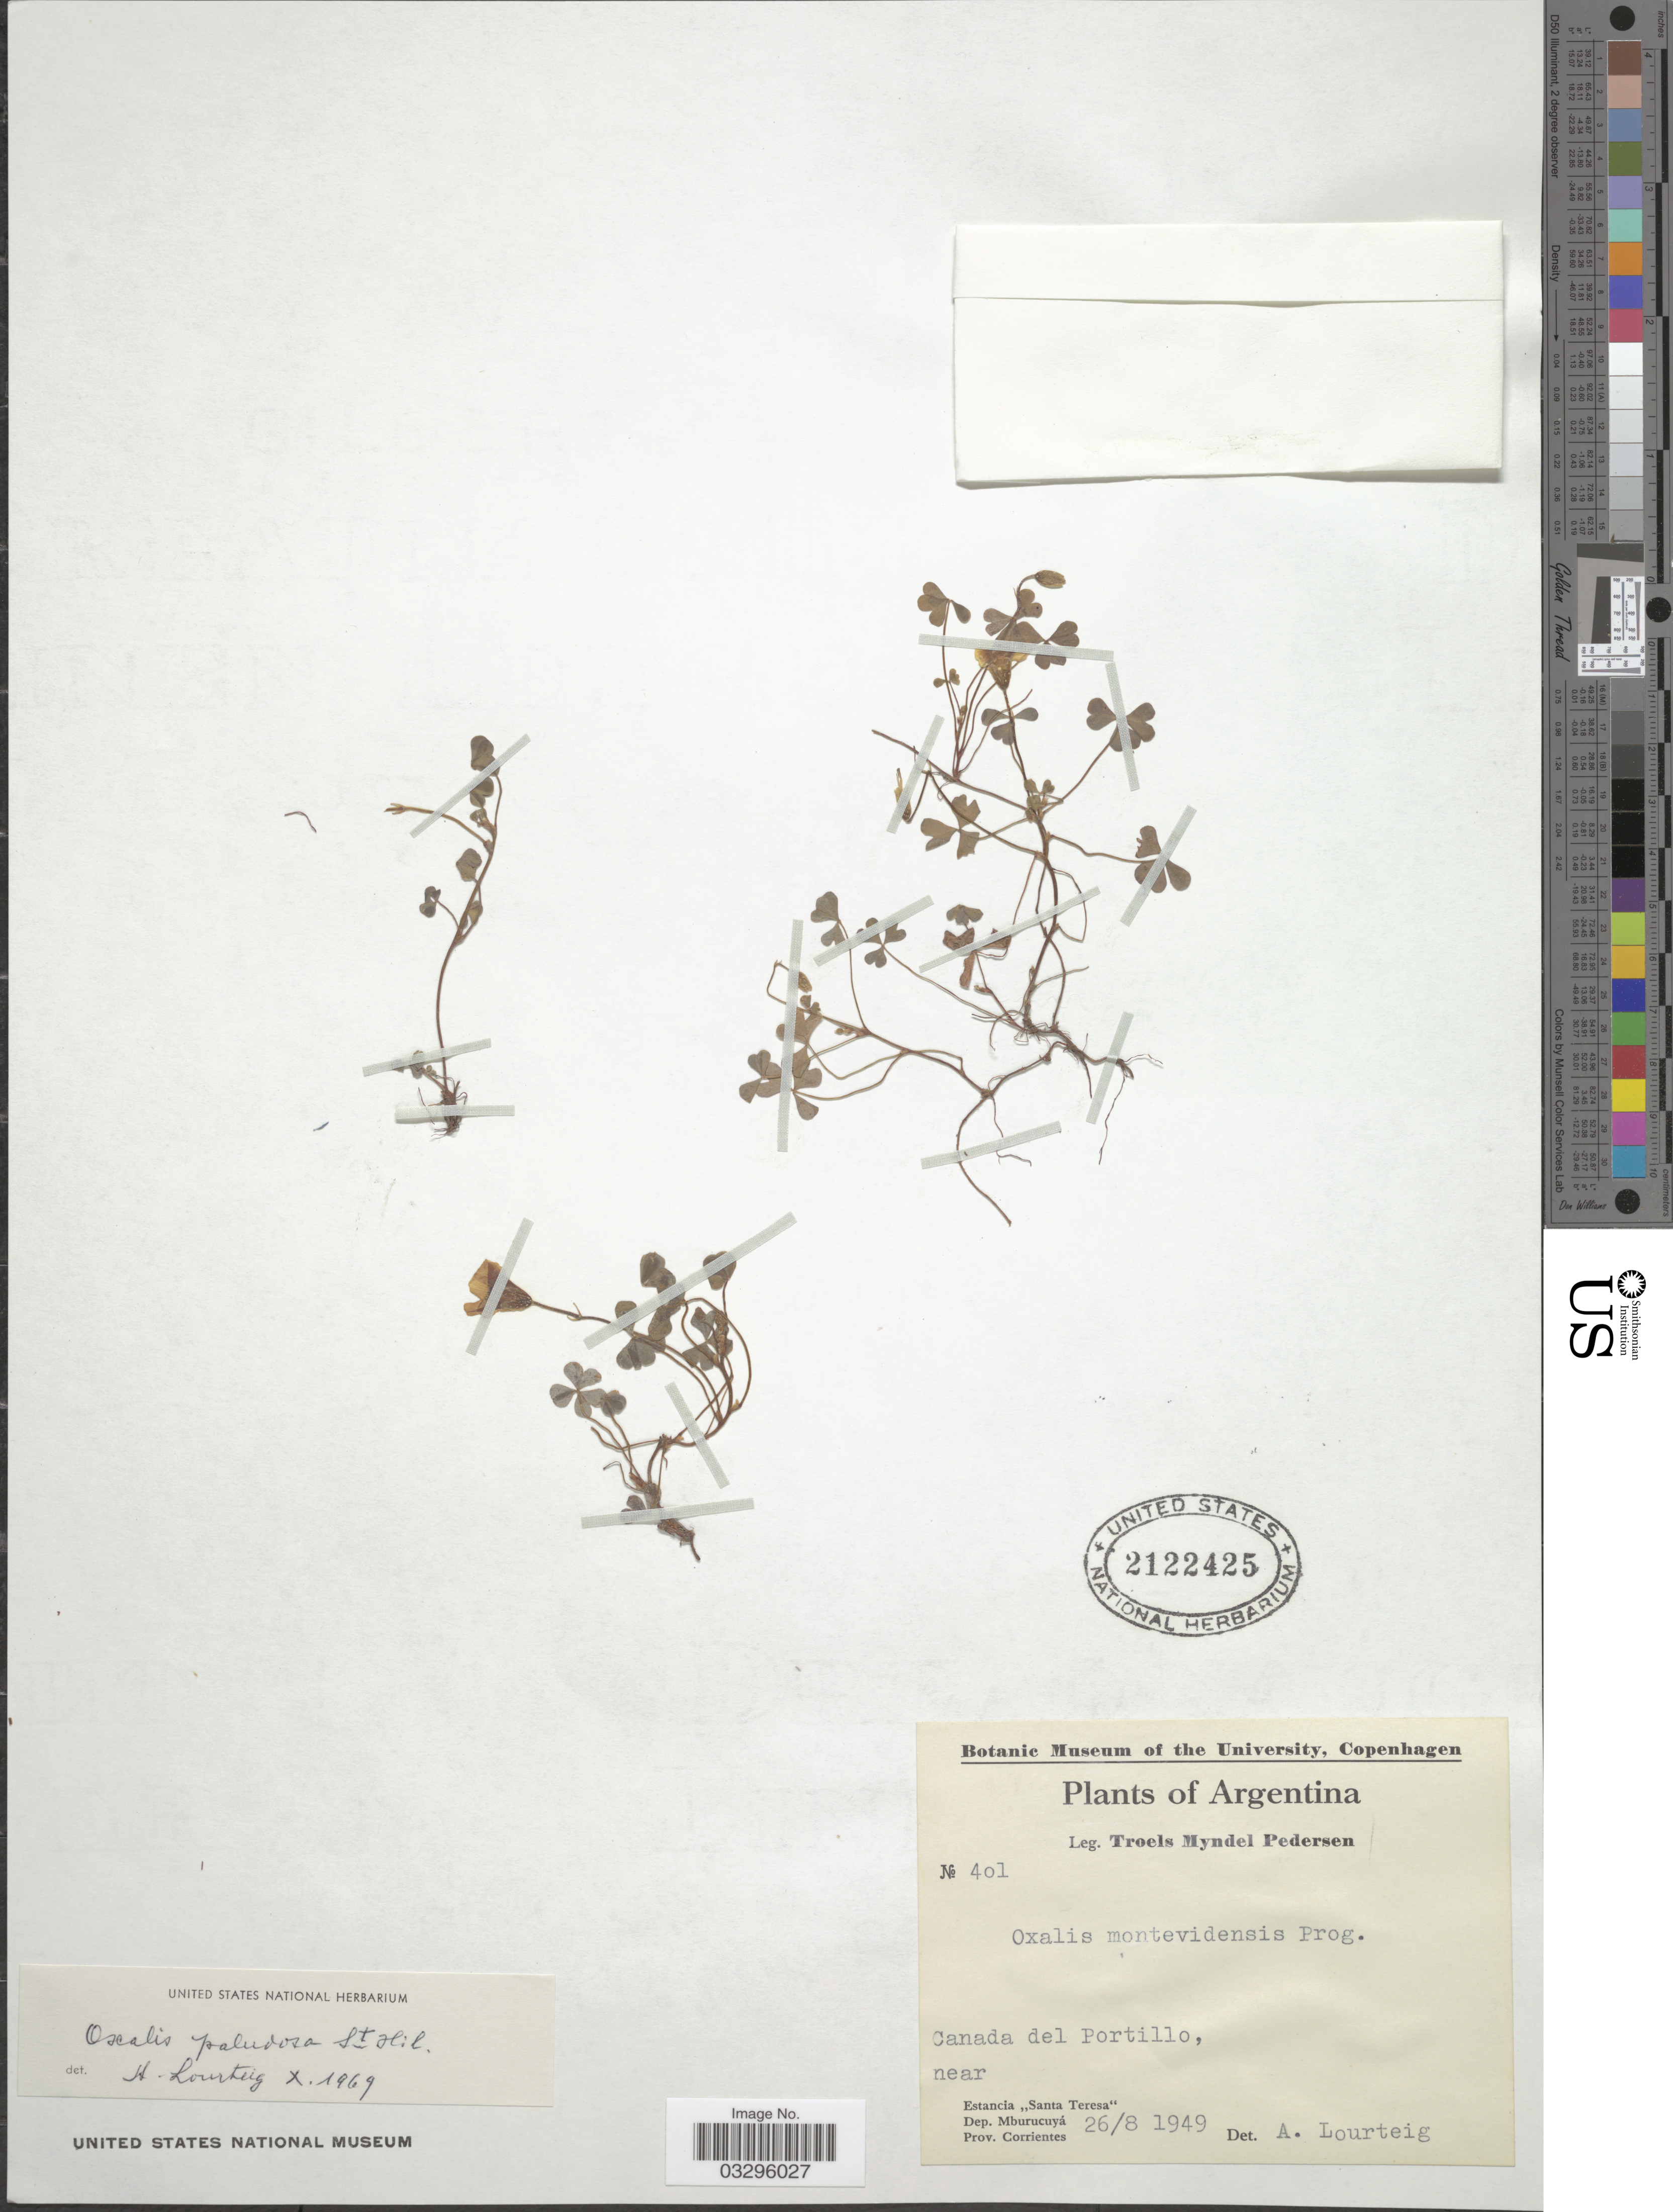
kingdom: Plantae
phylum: Tracheophyta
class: Magnoliopsida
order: Oxalidales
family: Oxalidaceae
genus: Oxalis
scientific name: Oxalis paludosa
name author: A. St.-Hil.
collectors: T. Pederson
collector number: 401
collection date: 1949-08-26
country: Argentina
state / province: Corrientes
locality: Canada del Portillo, near Estancia "Santa Teresa". Dep. Mburucuyá.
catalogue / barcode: US 2122425